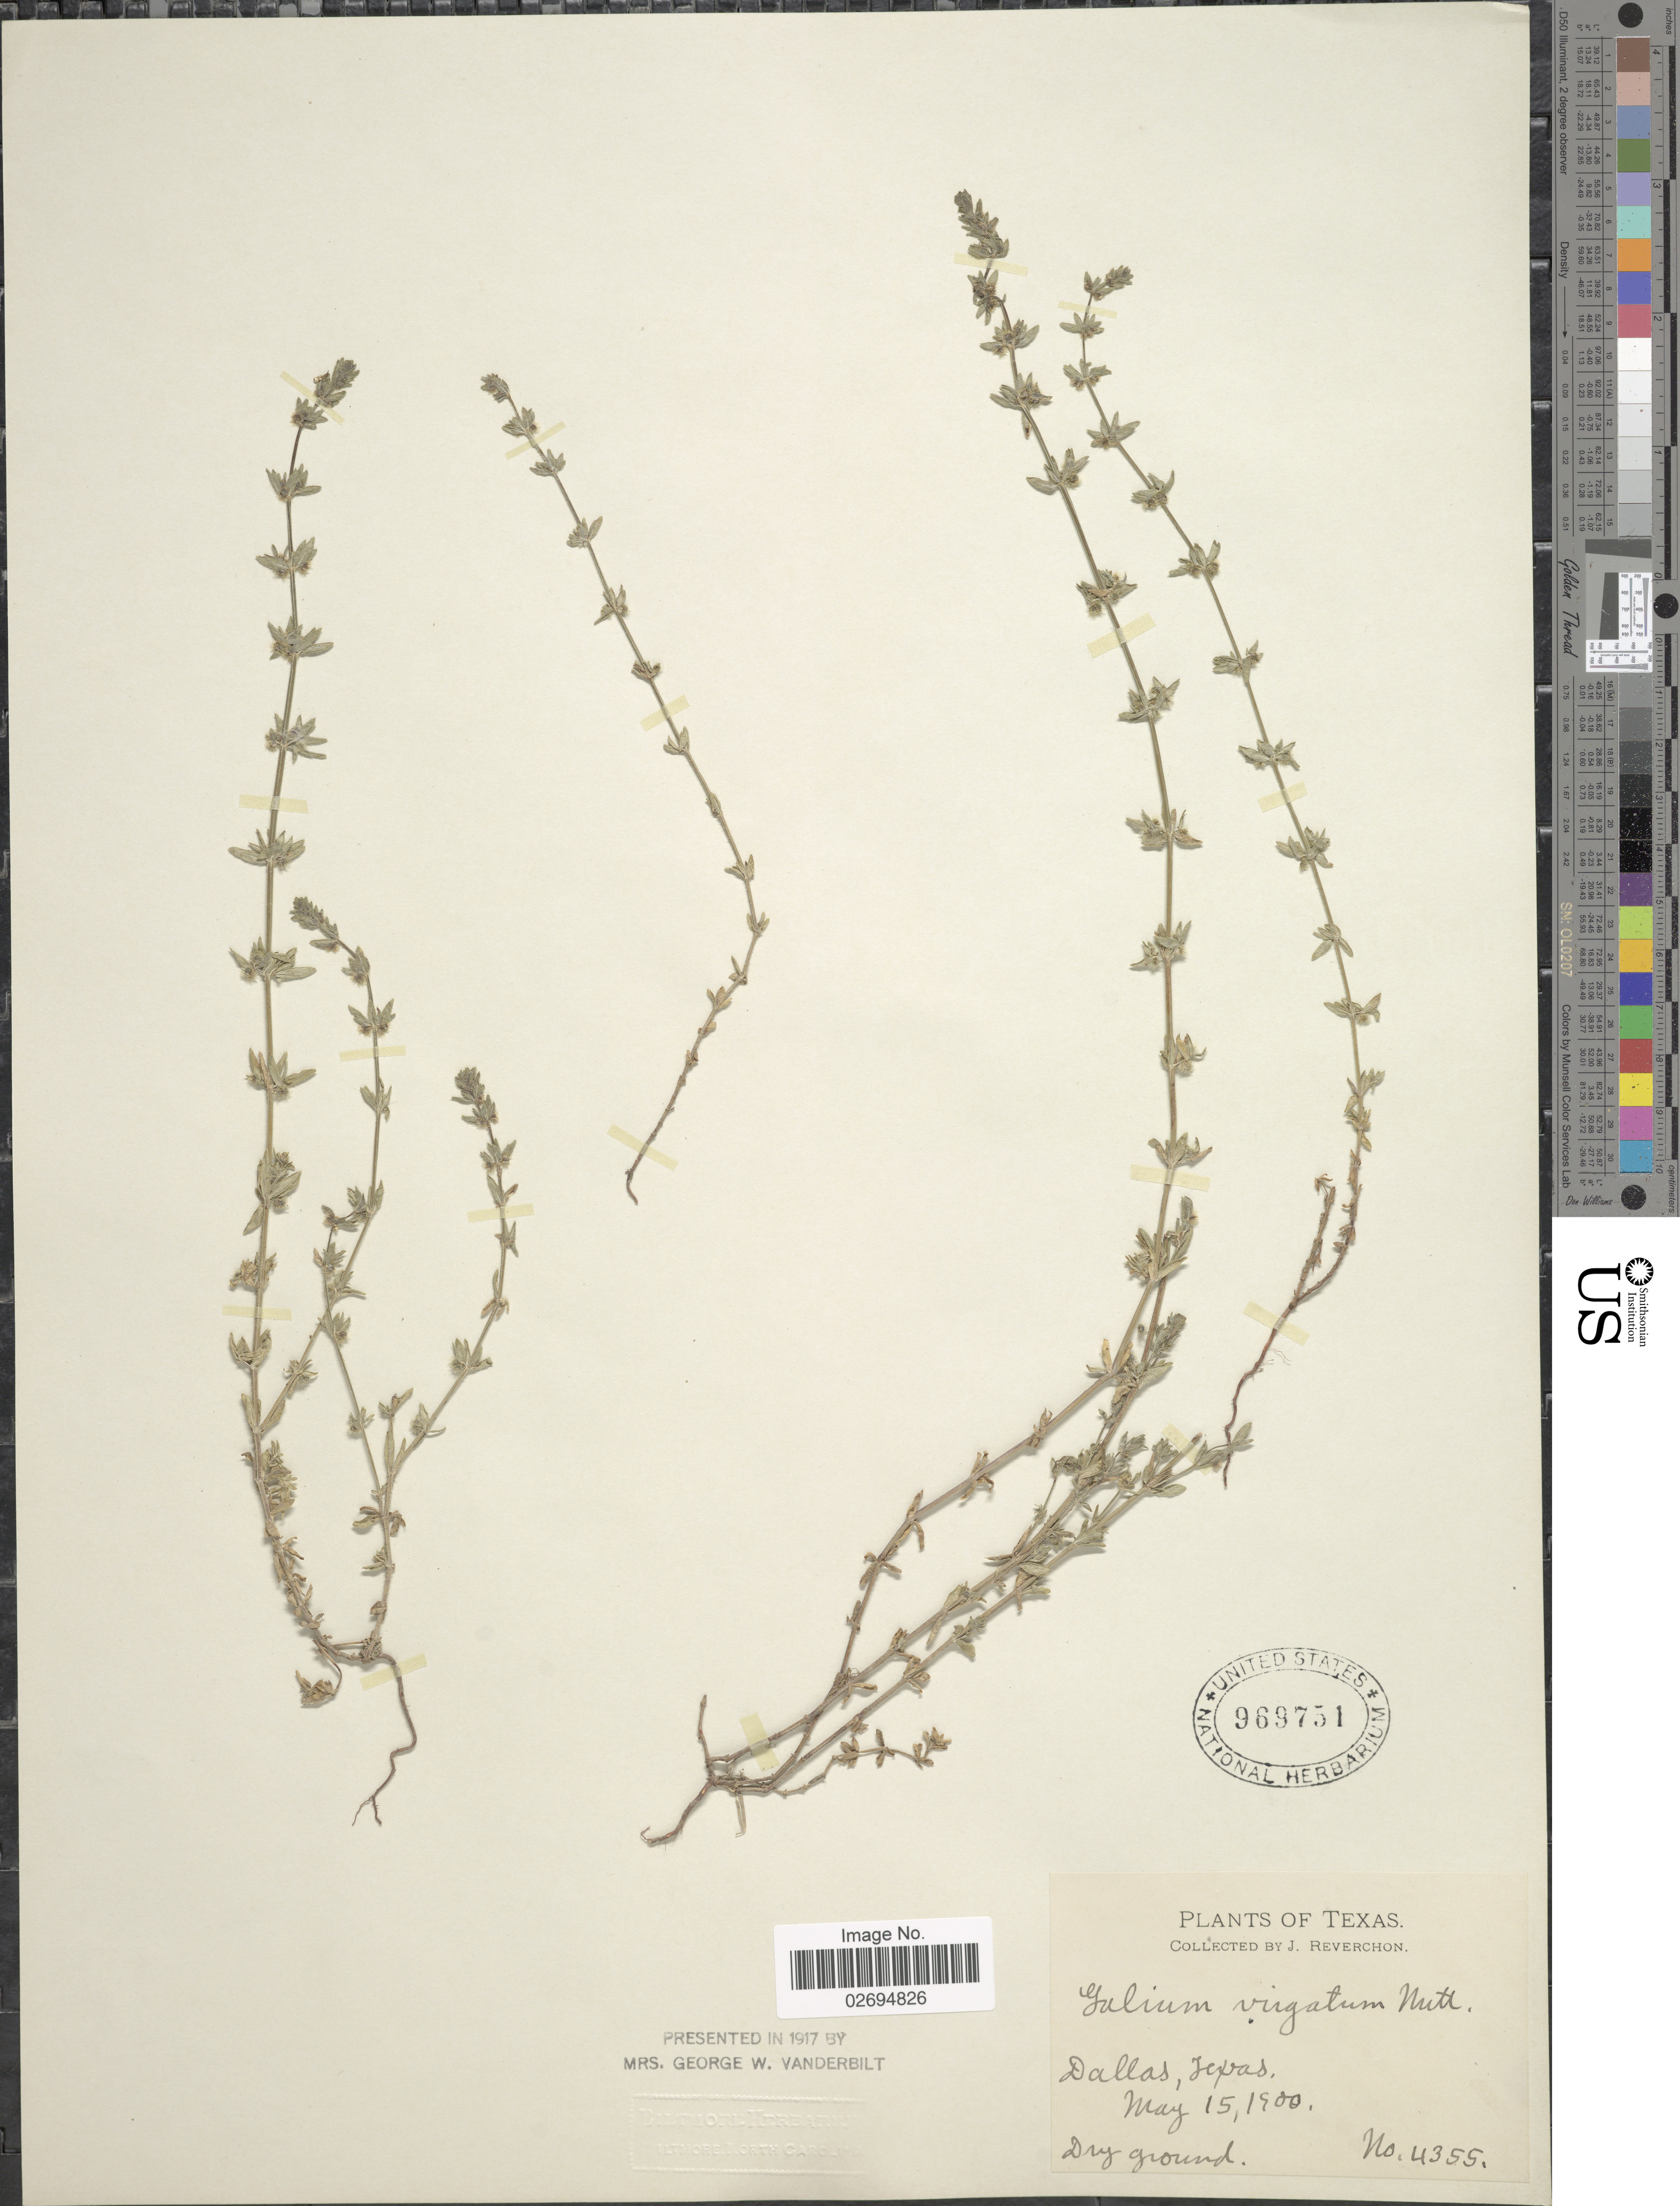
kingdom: Plantae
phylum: Tracheophyta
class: Magnoliopsida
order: Gentianales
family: Rubiaceae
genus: Galium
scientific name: Galium virgatum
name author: Nutt.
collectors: J. Reverchon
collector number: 4355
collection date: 1900-05-15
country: United States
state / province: Texas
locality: Dallas, Dry ground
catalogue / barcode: US 969751